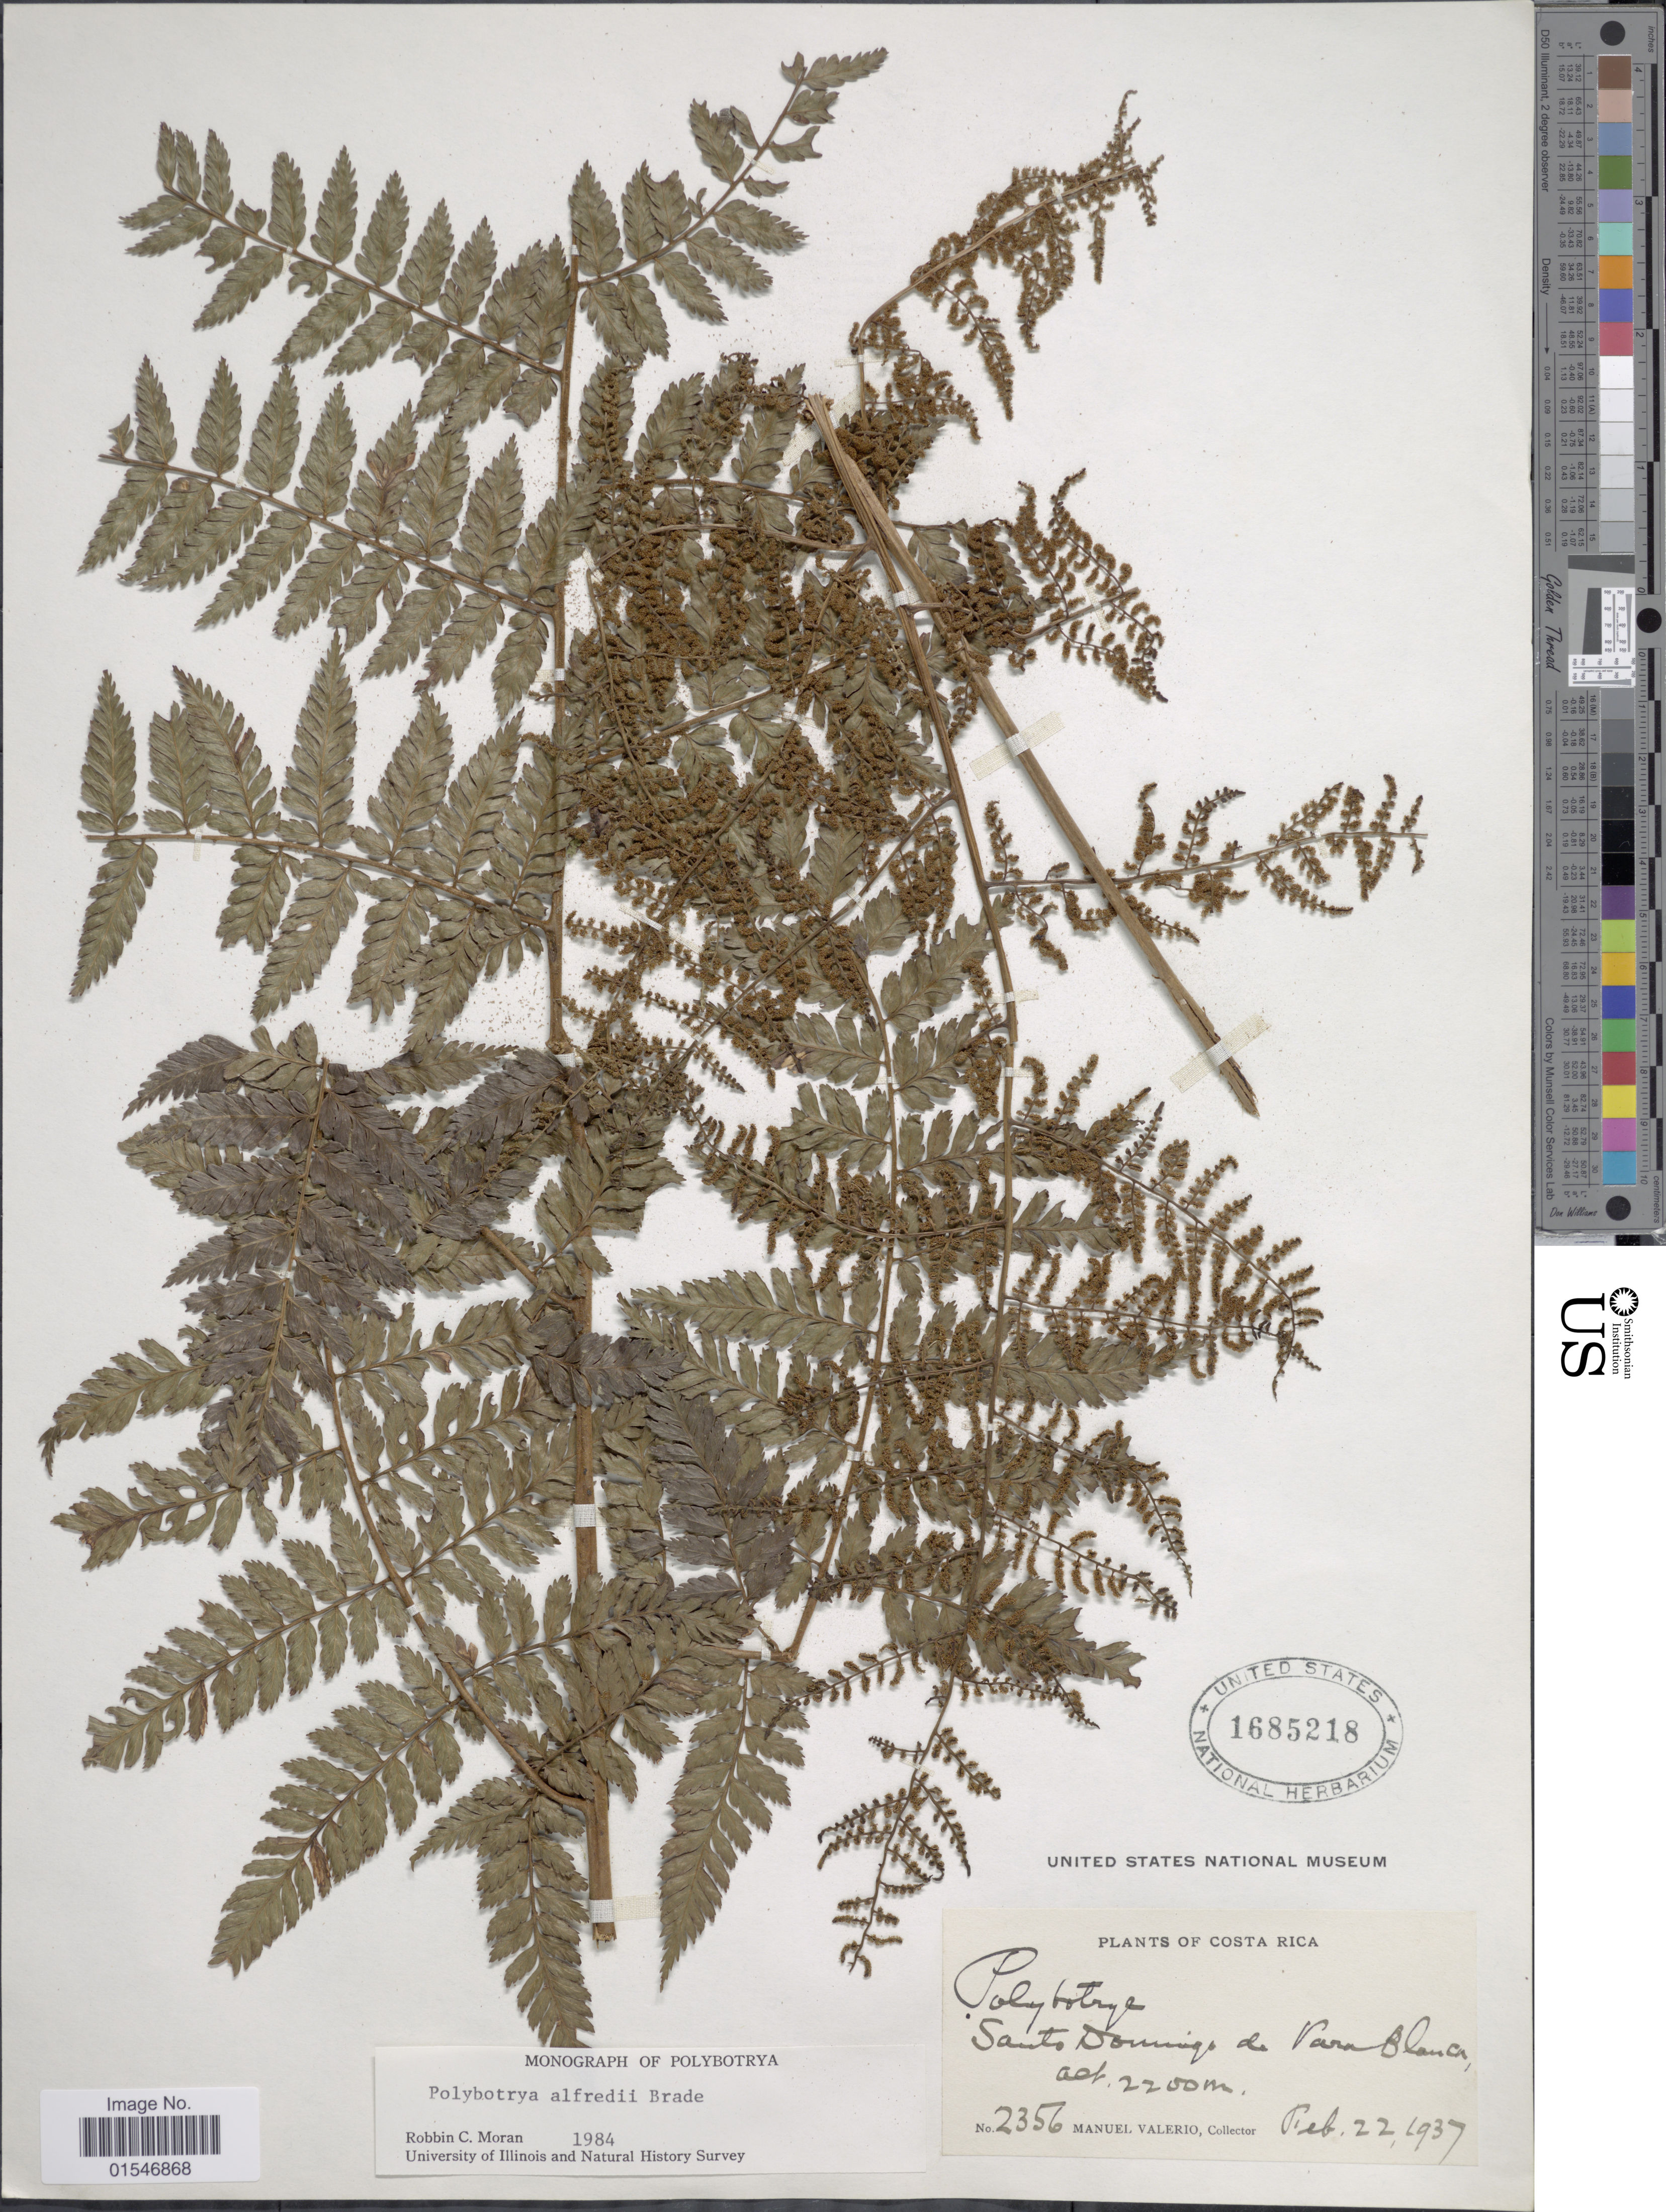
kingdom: Plantae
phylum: Tracheophyta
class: Polypodiopsida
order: Polypodiales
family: Dryopteridaceae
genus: Polybotrya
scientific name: Polybotrya alfredii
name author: Brade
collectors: M. Valerio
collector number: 2356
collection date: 1937-02-22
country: Costa Rica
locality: Santo Domingo de Vara Blanca.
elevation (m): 2200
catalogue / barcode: US 1685218